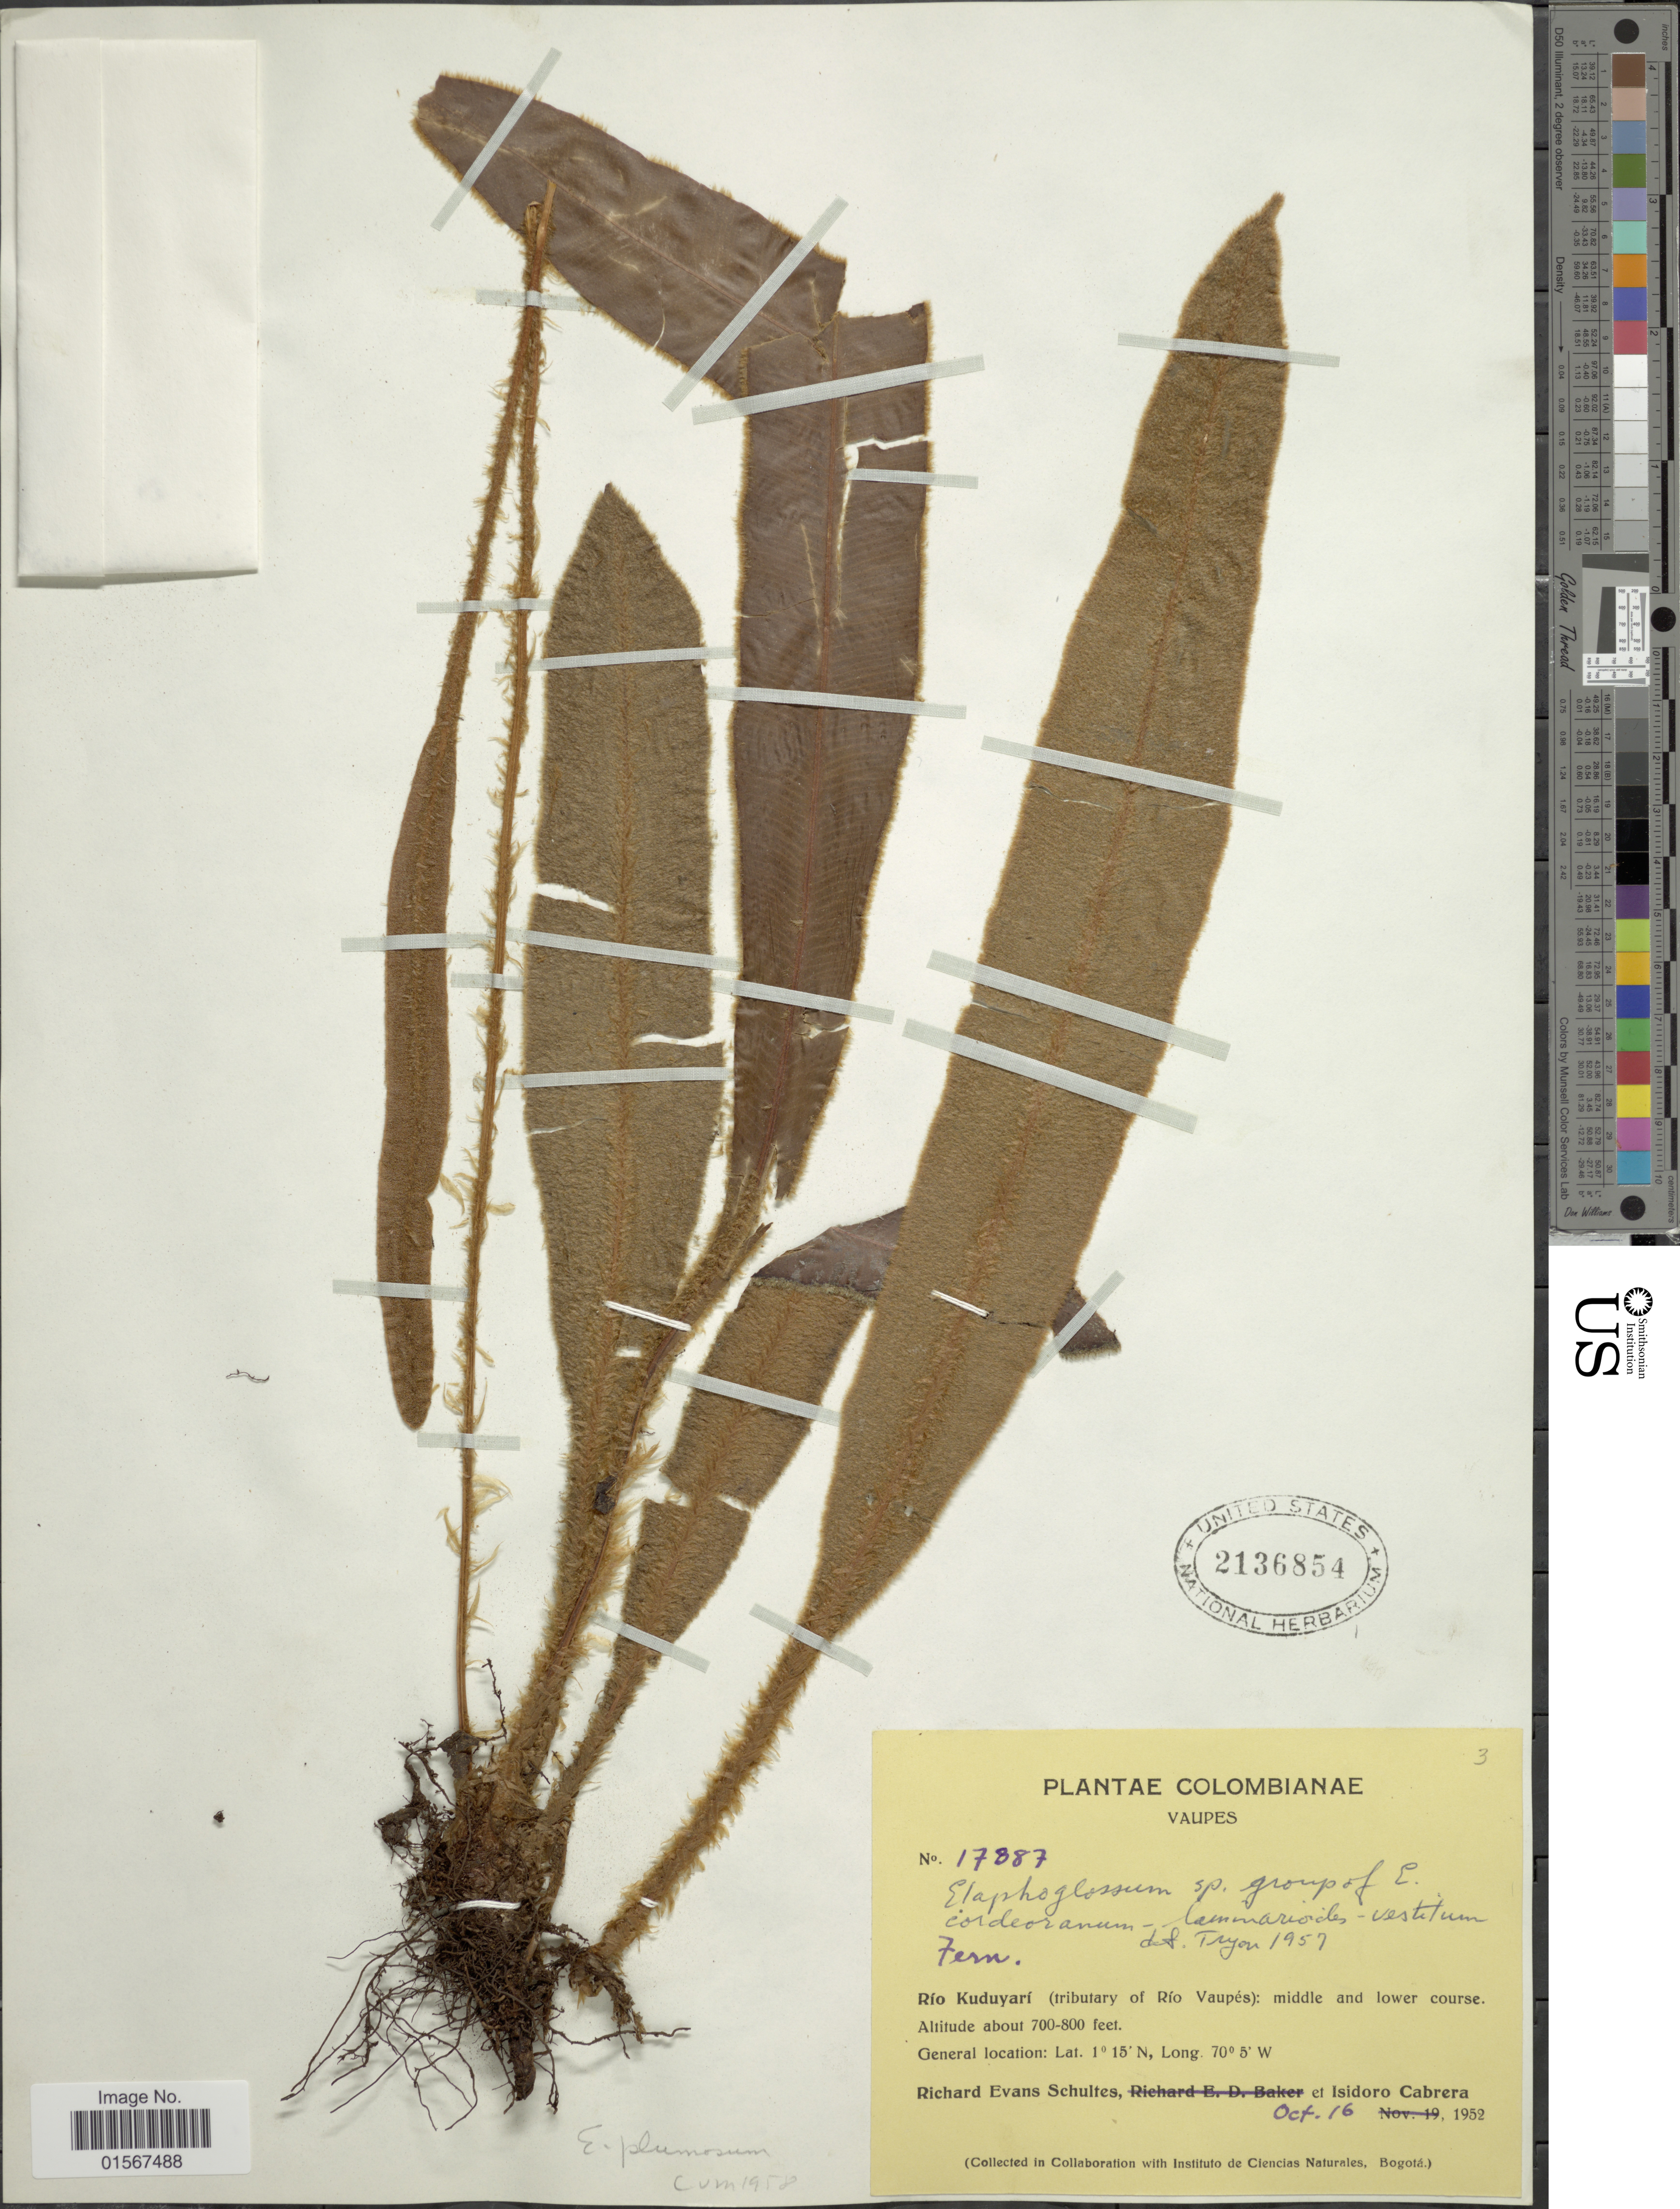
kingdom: Plantae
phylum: Tracheophyta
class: Polypodiopsida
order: Polypodiales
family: Dryopteridaceae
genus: Elaphoglossum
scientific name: Elaphoglossum plumosum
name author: (Fée) T. Moore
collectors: R. E. Schultes & I. Cabrera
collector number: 17887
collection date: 1952-10-16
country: Colombia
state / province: Vaupés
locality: Colombianae, Vaupes, Río Kuduyari (tributary of Río Vaupés): middles and lower course.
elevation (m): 700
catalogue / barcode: US 2136854